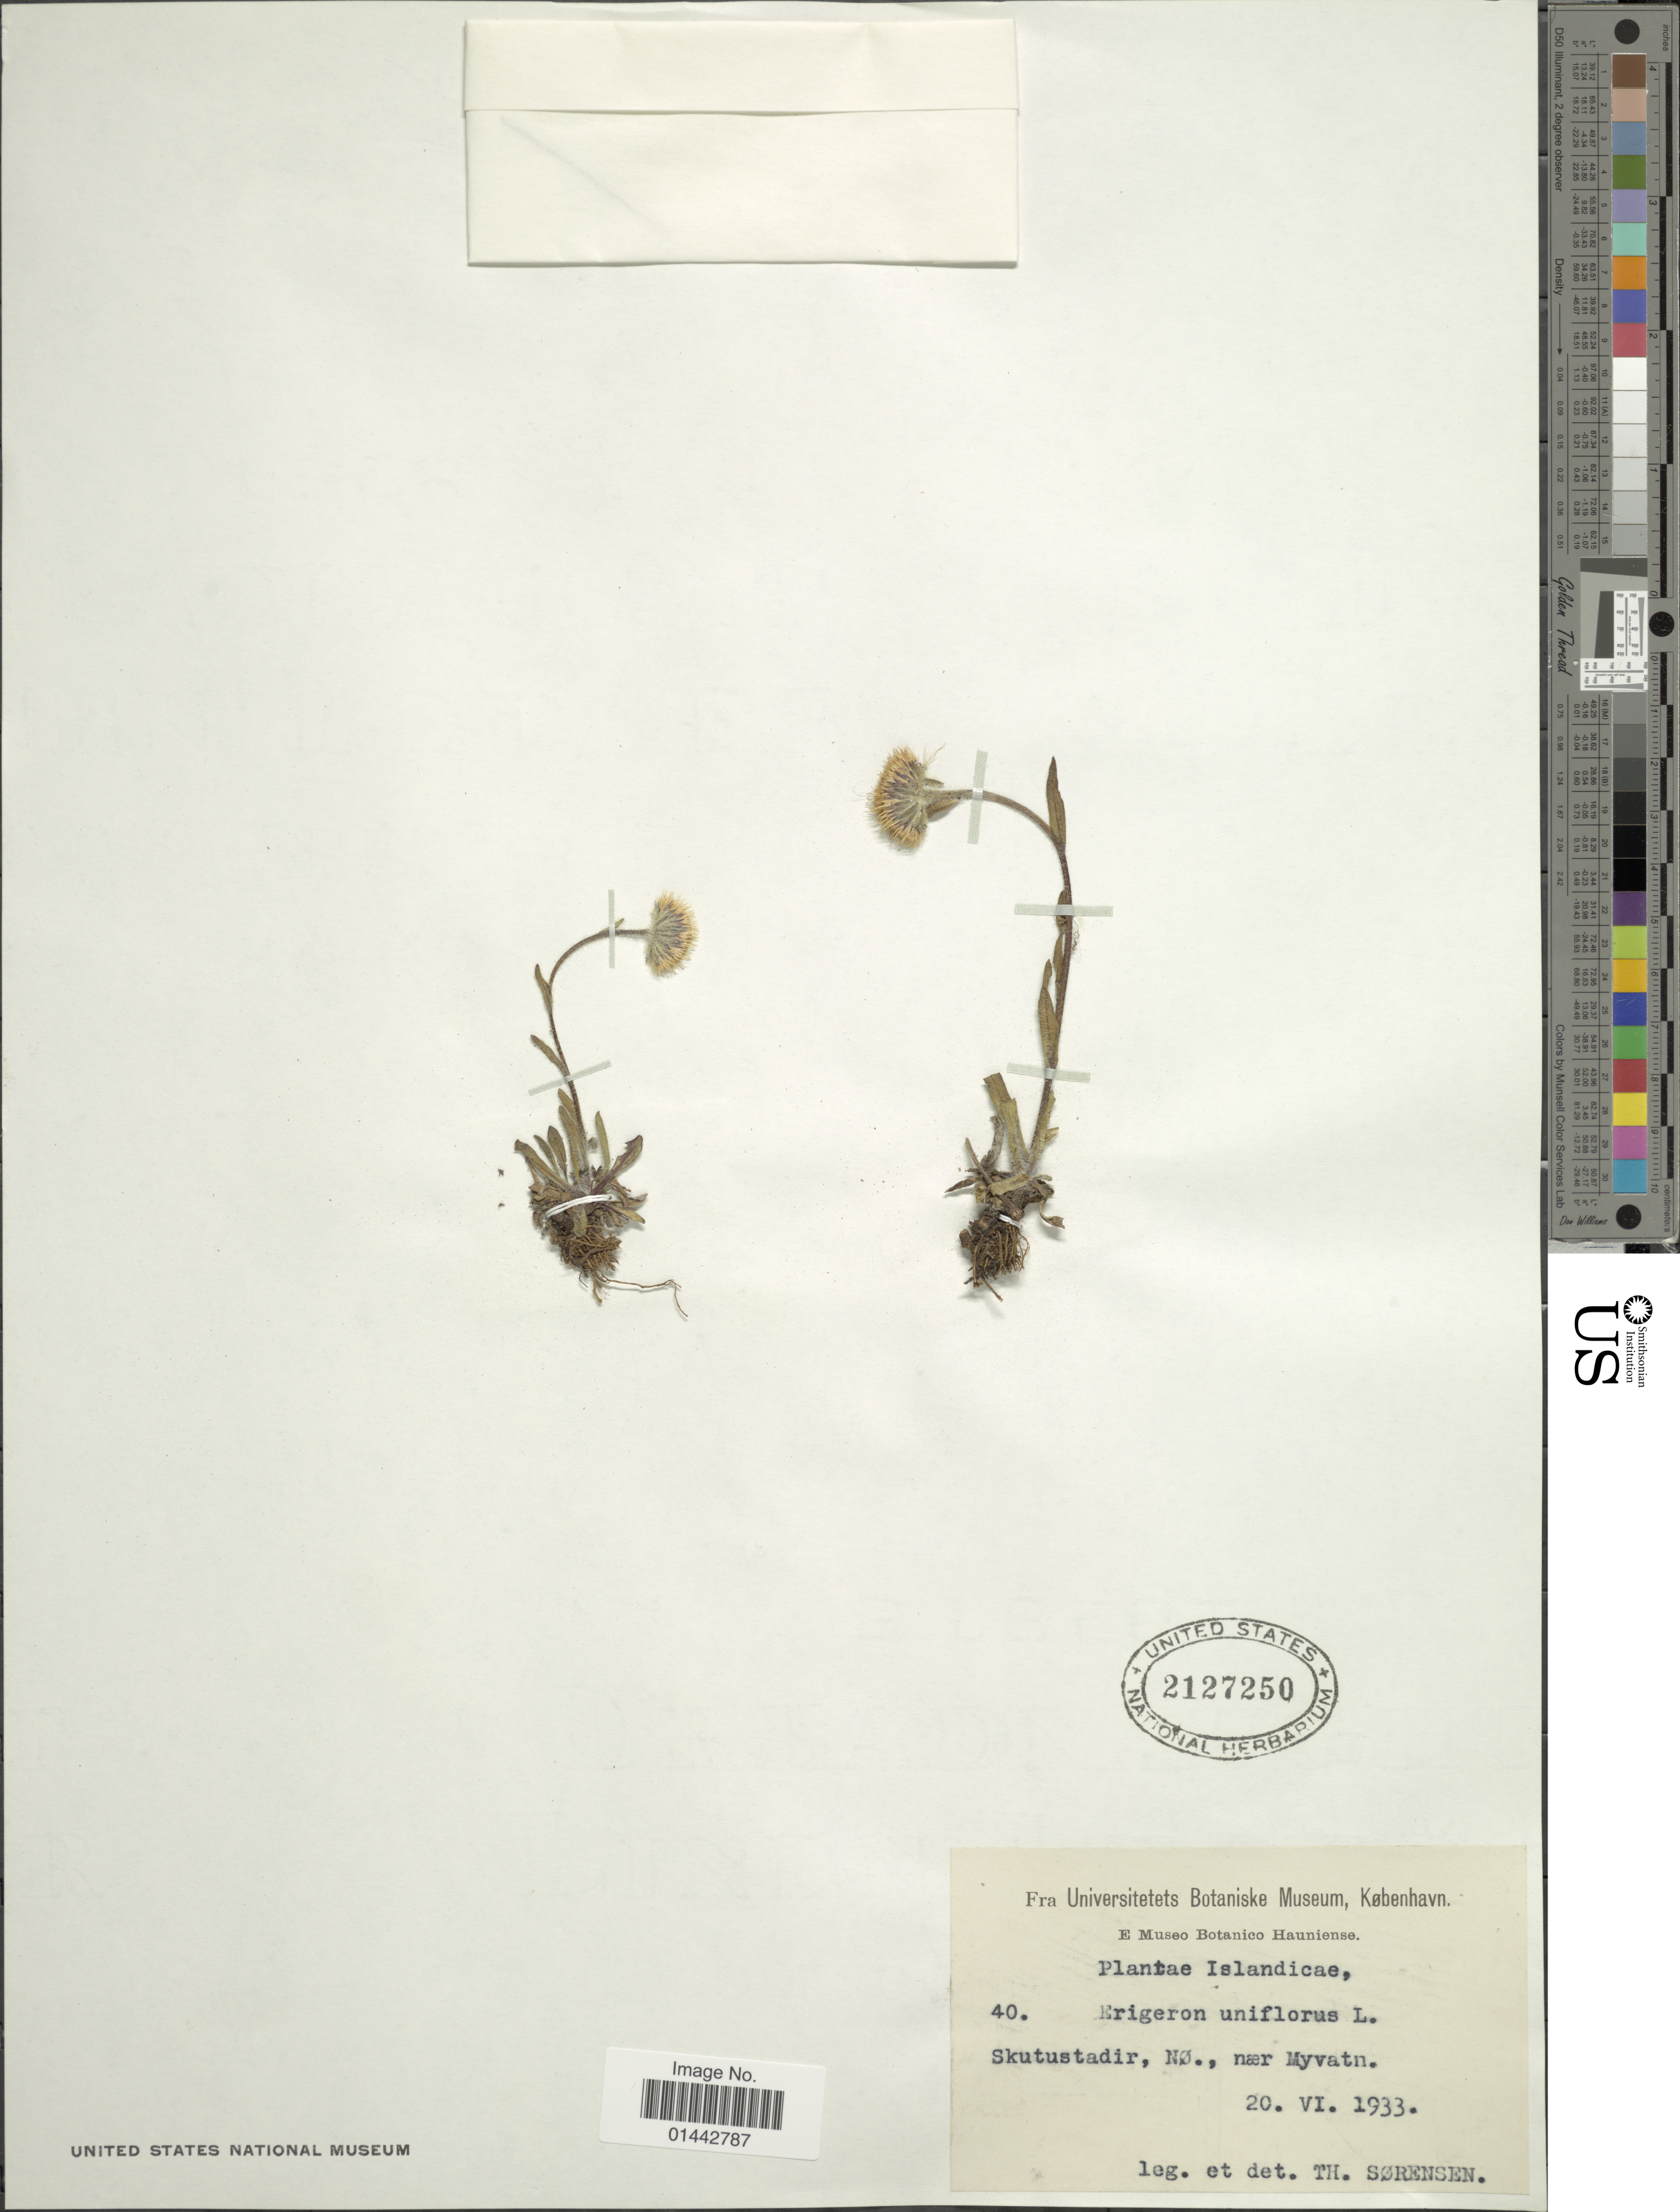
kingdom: Plantae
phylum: Tracheophyta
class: Magnoliopsida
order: Asterales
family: Asteraceae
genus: Erigeron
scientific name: Erigeron uniflorus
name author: L.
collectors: T. Sorensen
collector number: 40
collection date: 1933-06-20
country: Iceland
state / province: Northeastern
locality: Skutustadir, Nø., near Myvatn.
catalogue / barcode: US 2127250